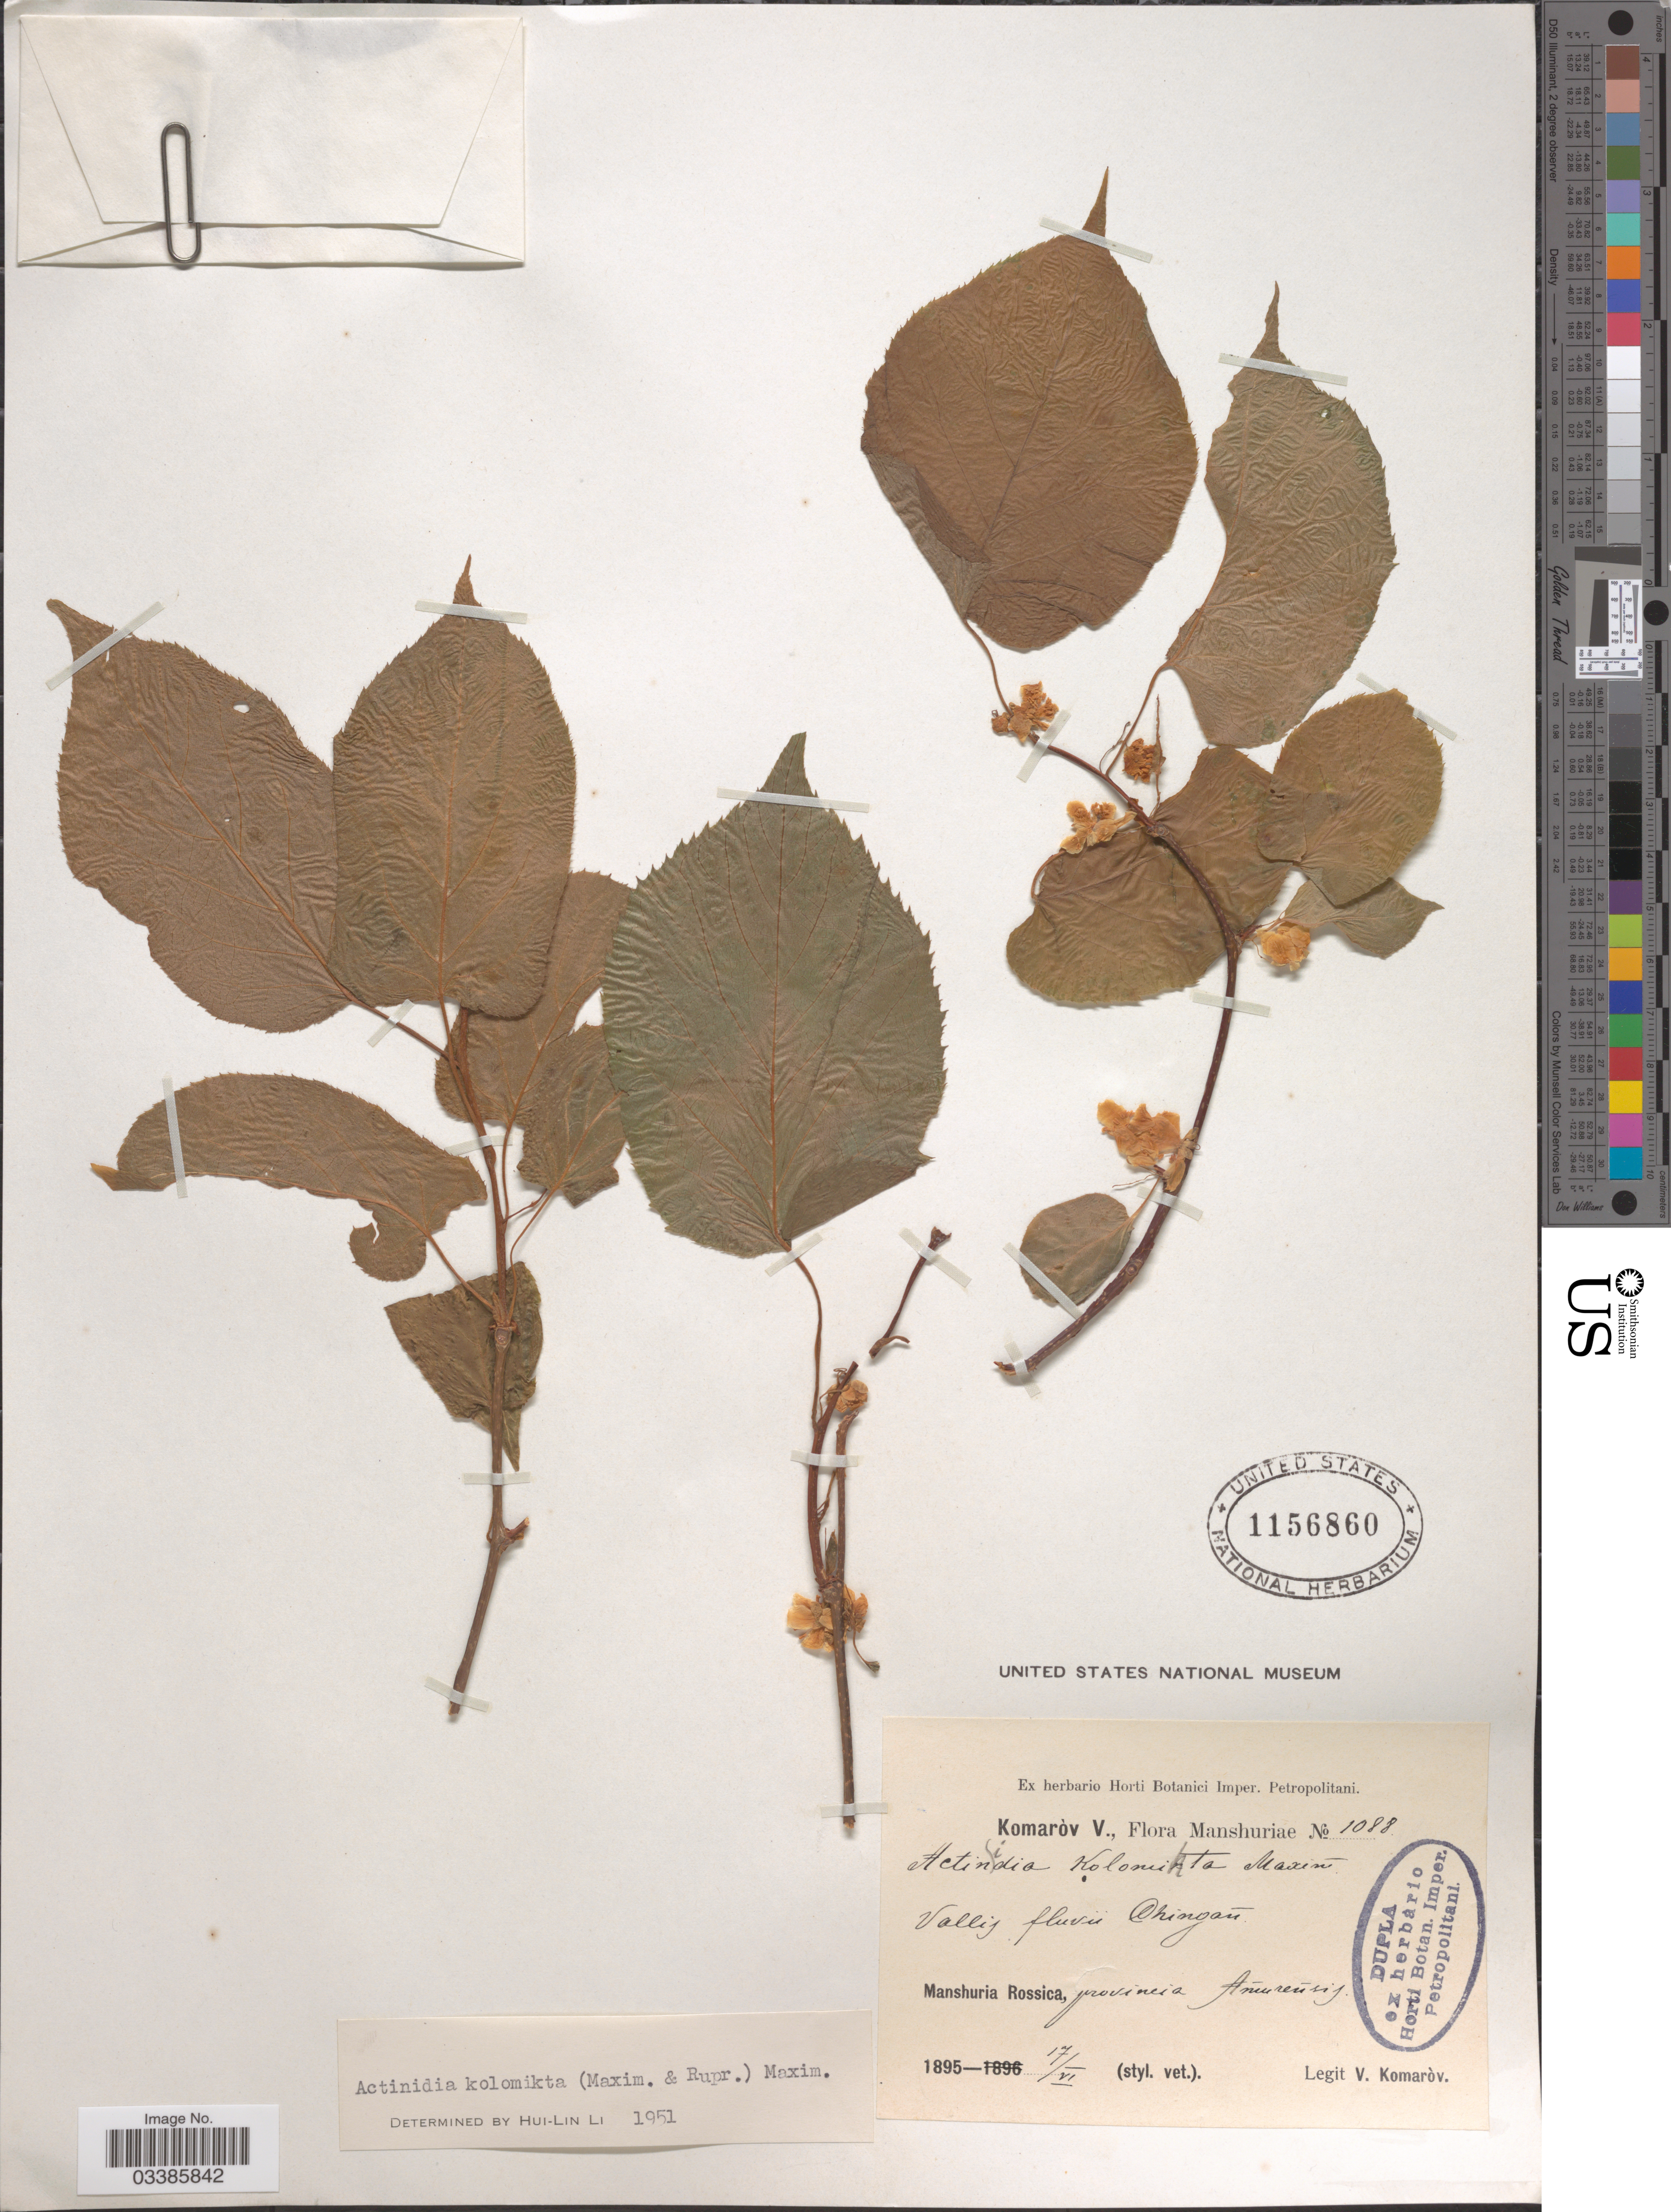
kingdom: Plantae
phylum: Tracheophyta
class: Magnoliopsida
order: Ericales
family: Actinidiaceae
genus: Actinidia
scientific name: Actinidia kolomikta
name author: (Rupr. & Maxim.) Maxim.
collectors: V. L. Komarov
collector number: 1088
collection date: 1895-06-17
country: Russian Federation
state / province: Amur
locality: Manshuria Rossica, provincia Amūrensis.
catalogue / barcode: US 1156860